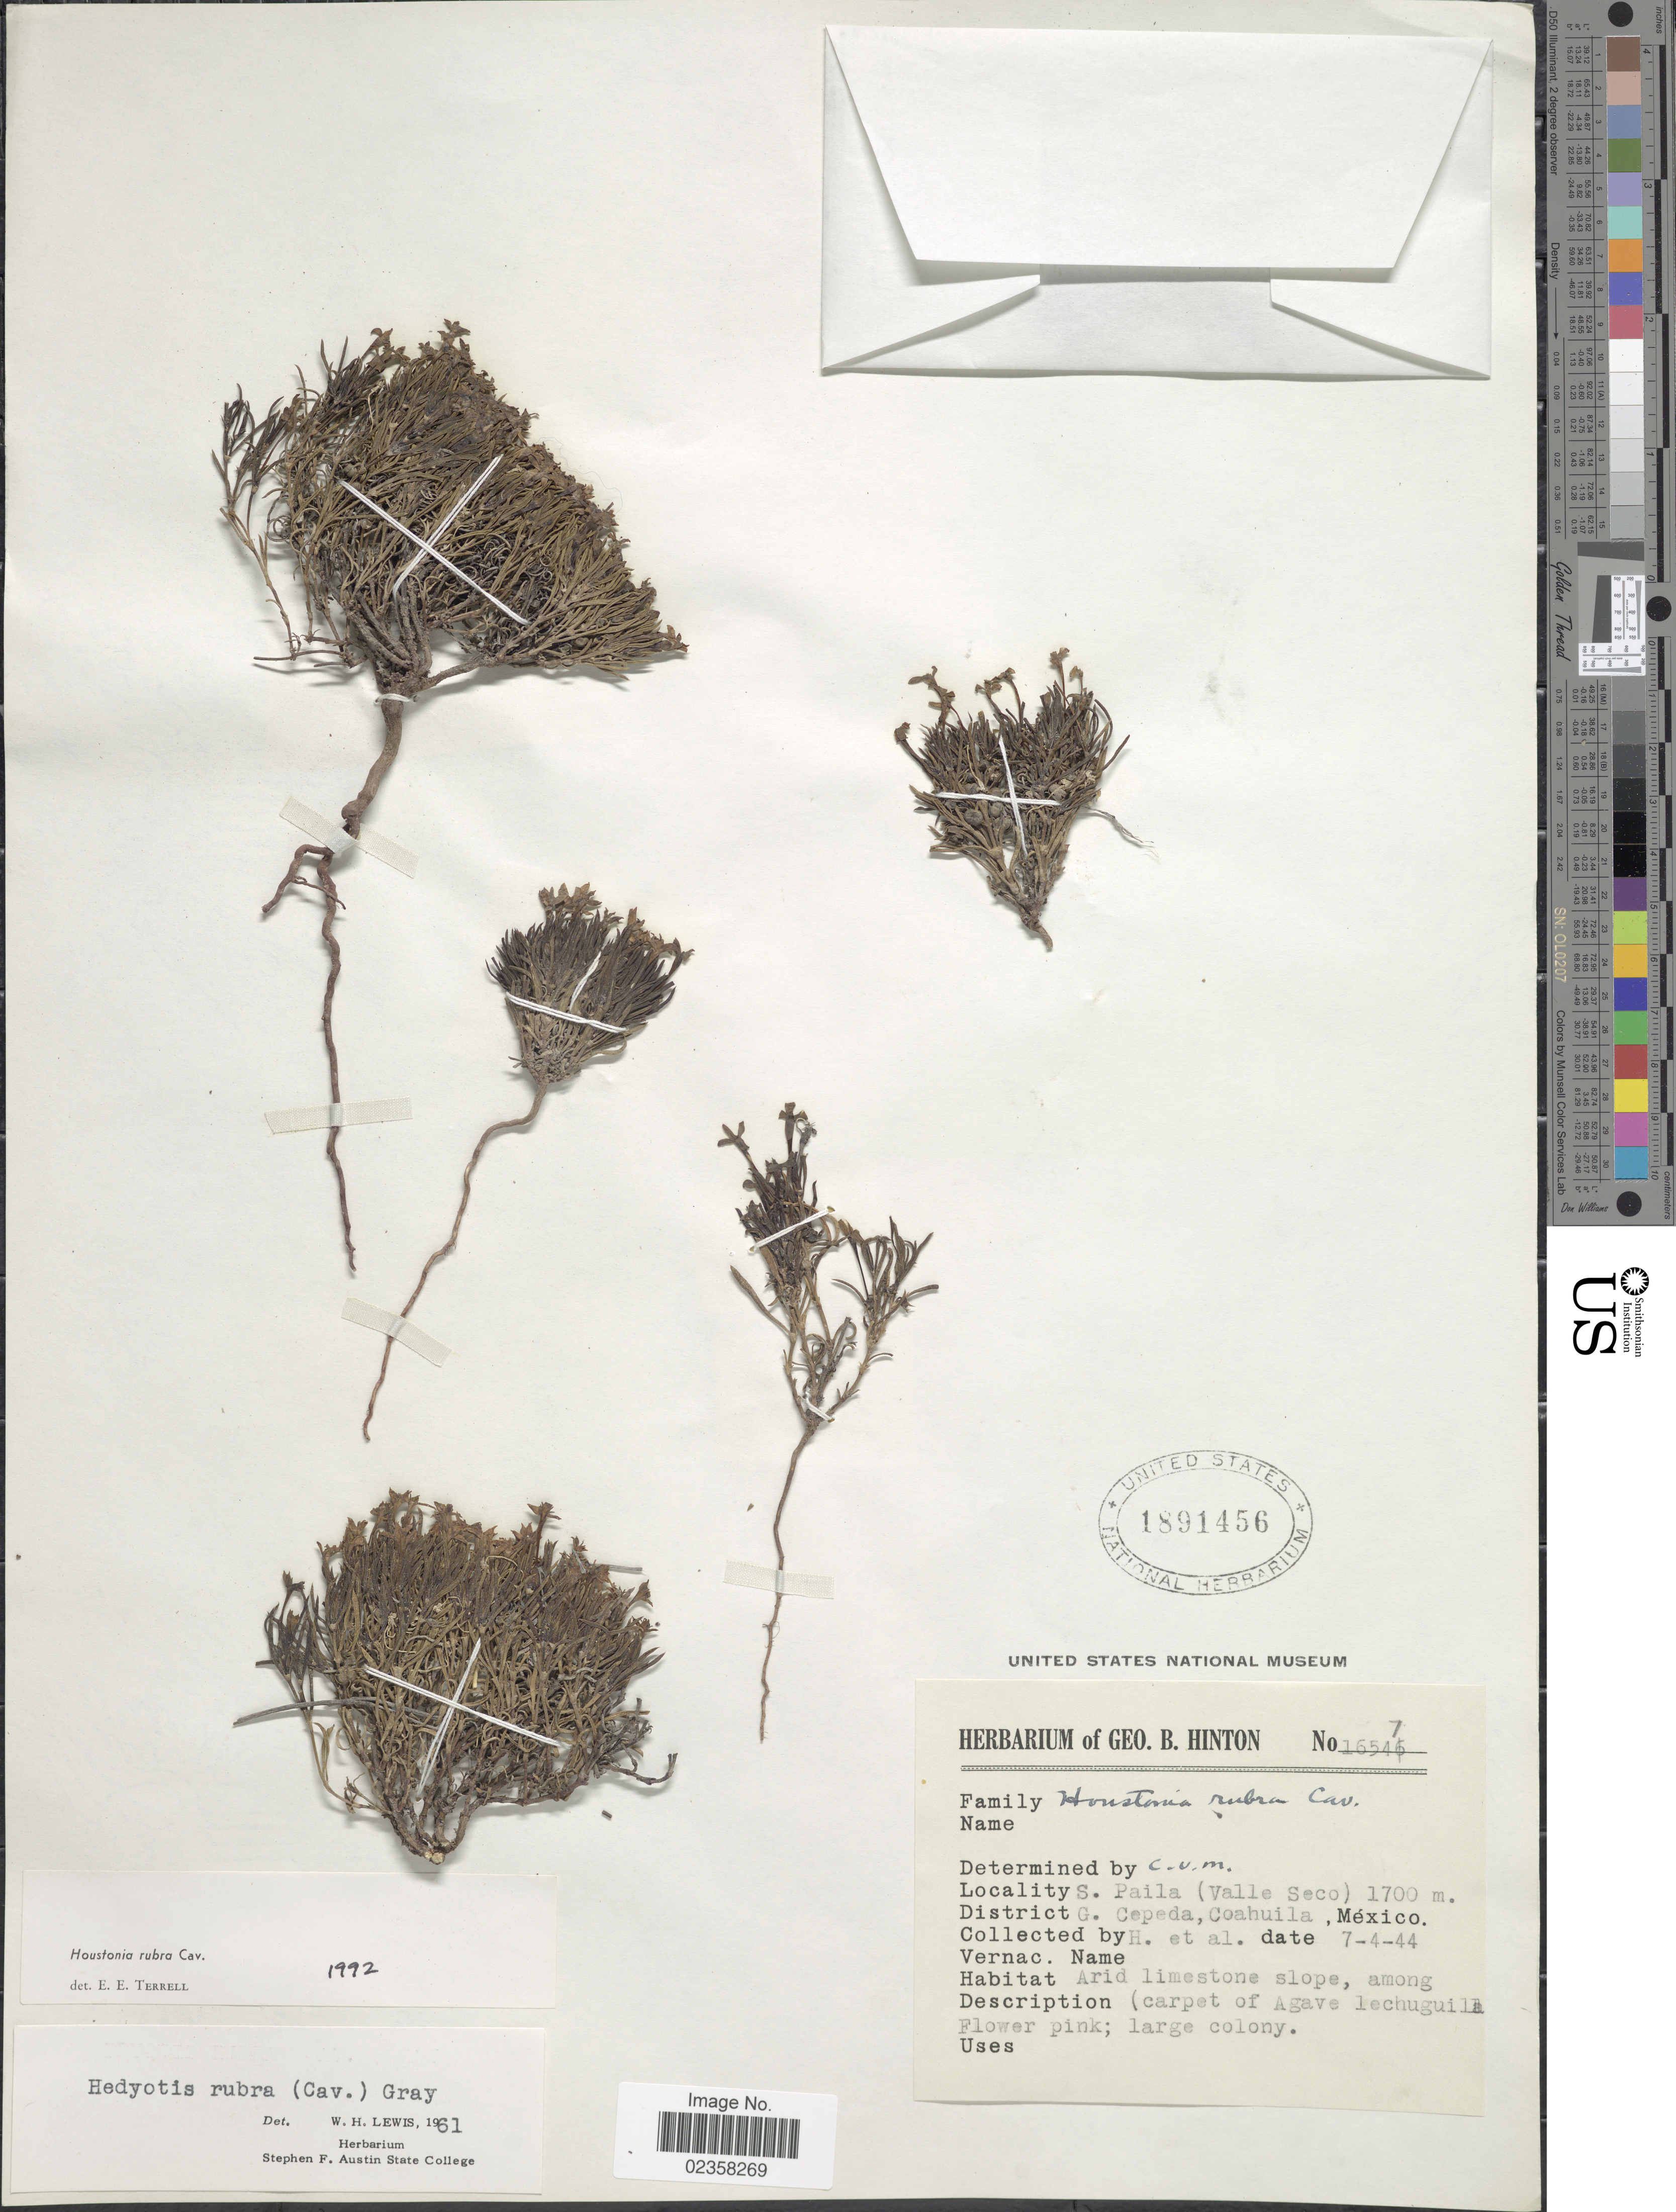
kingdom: Plantae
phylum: Tracheophyta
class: Magnoliopsida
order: Gentianales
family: Rubiaceae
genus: Houstonia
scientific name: Houstonia rubra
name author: Cav.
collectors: G. B. Hinton & et al.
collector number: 16547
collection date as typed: Transcribed d/m/y: 4/7/44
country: Mexico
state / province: Coahuila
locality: S. Paila (Valle Seco) District G. Cepeda, Coahuila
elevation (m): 1700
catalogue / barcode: US 1891456